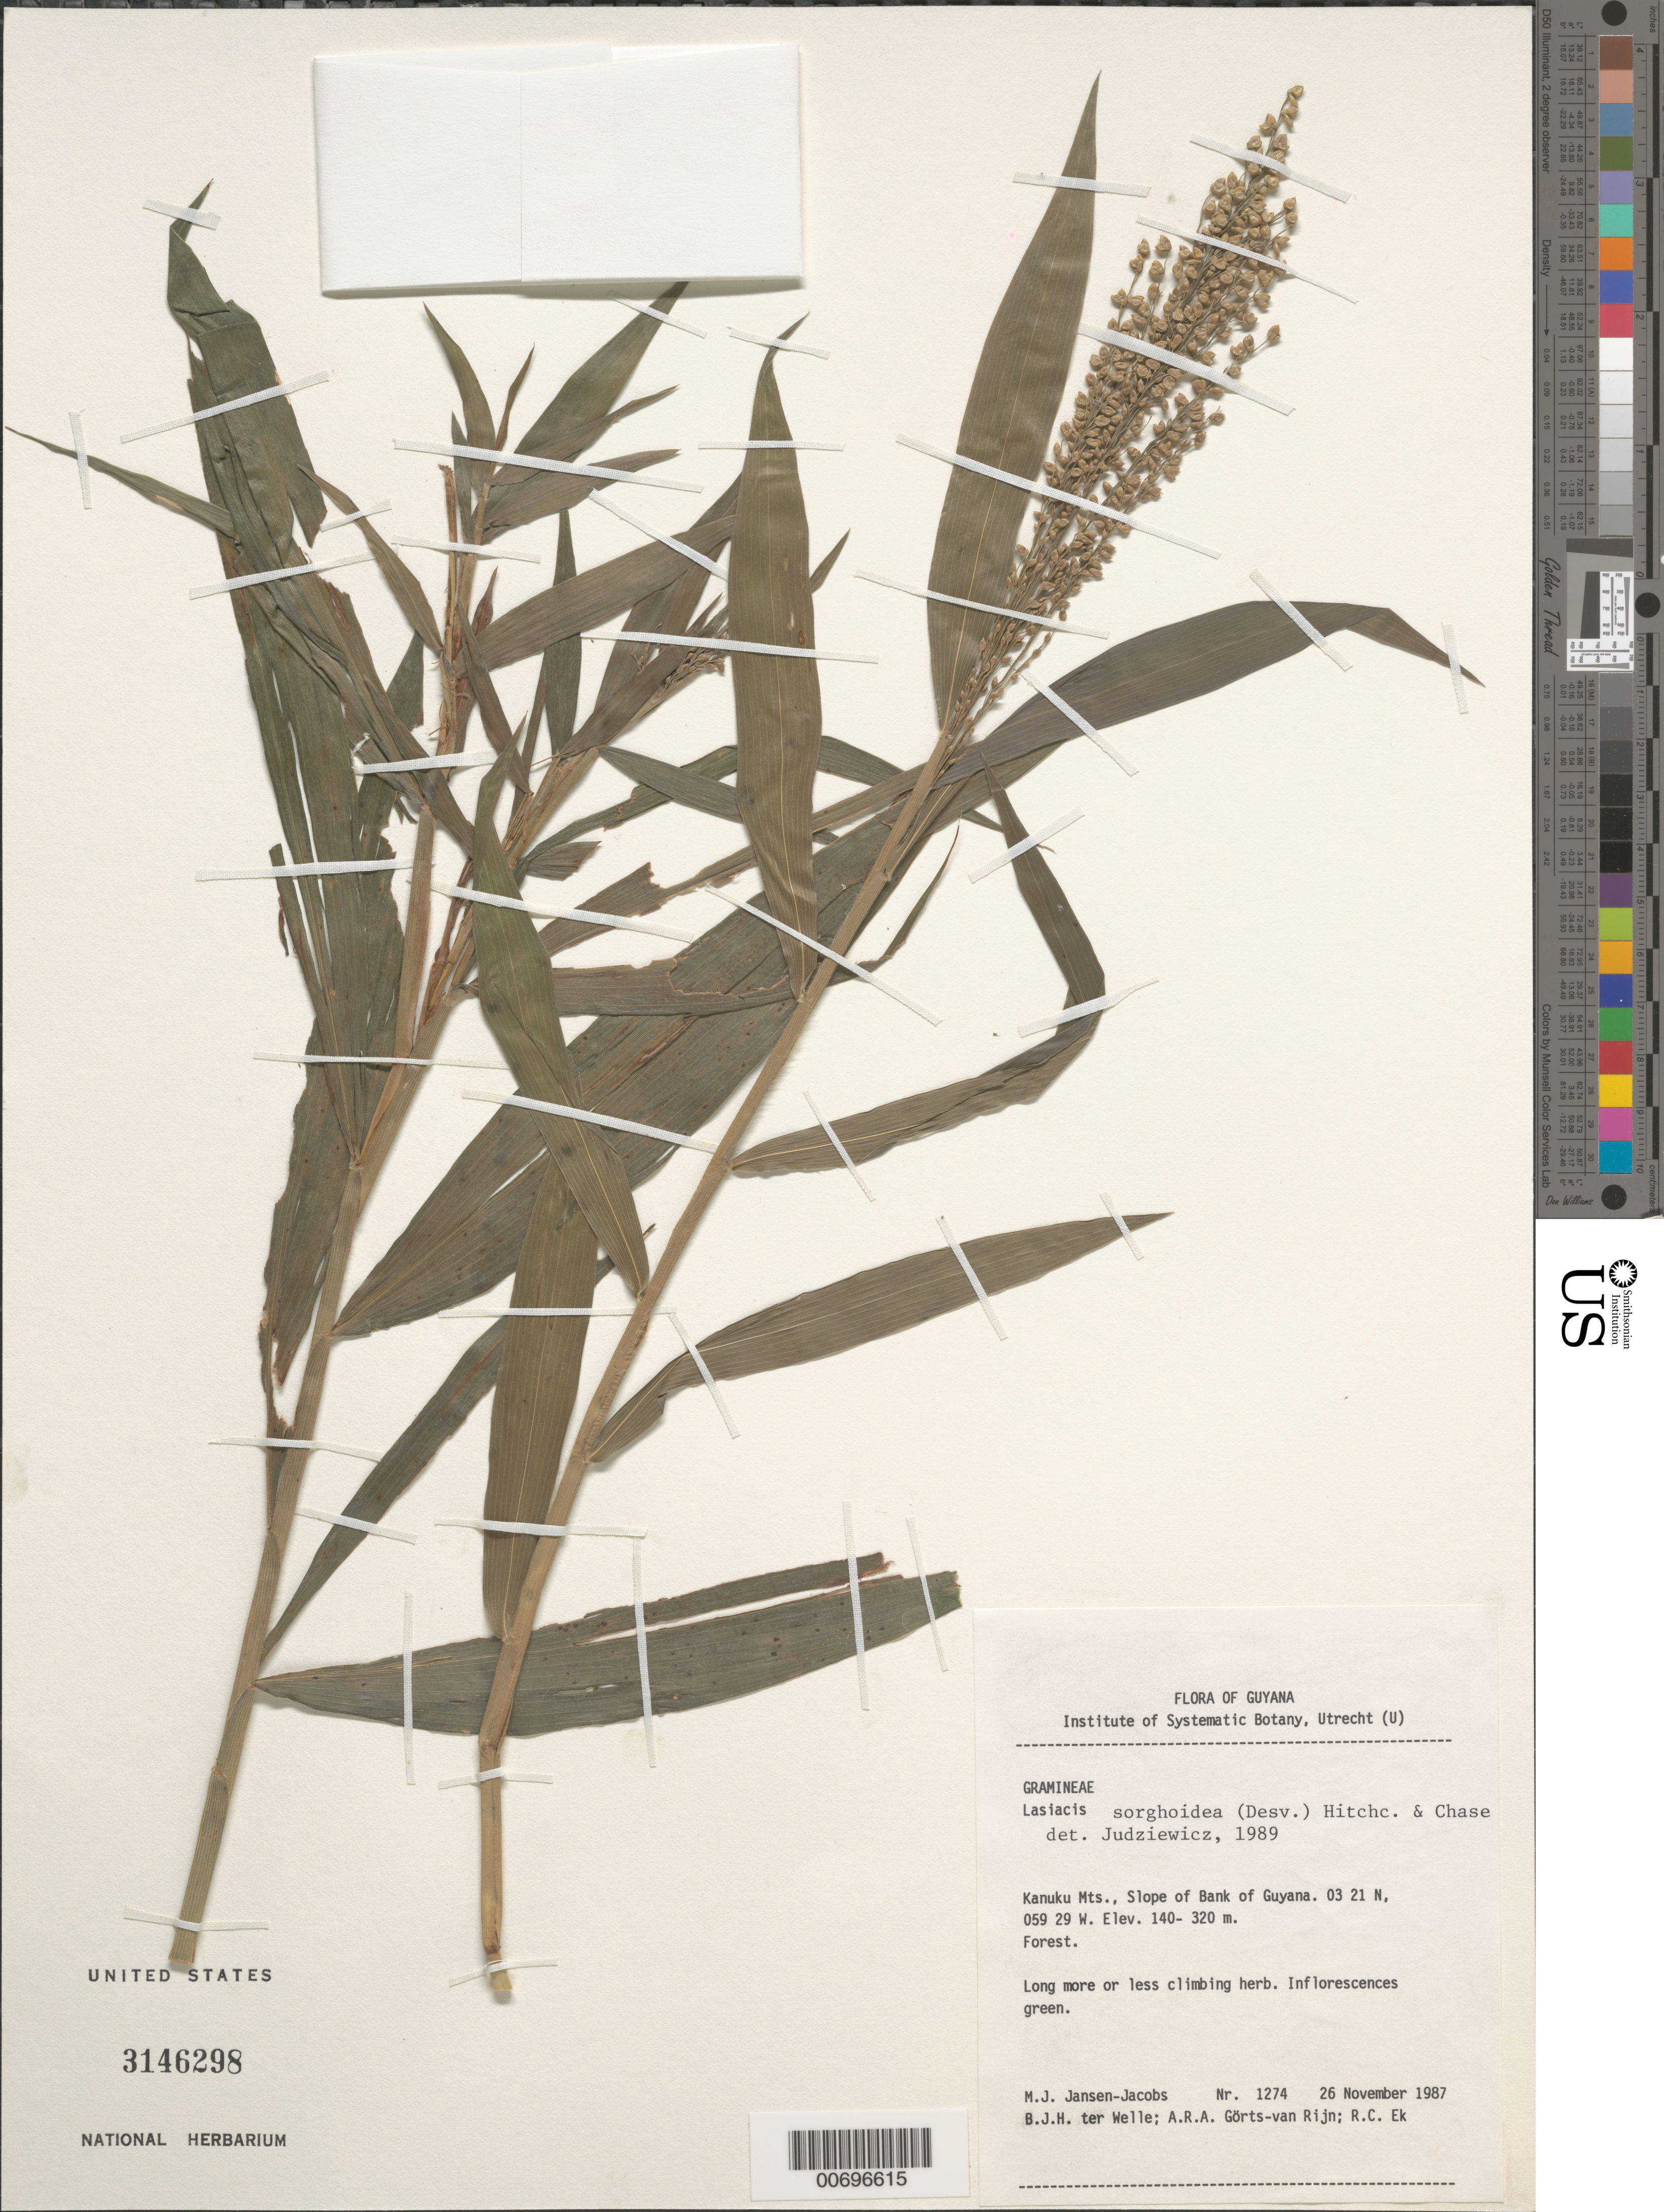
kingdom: Plantae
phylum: Tracheophyta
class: Liliopsida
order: Poales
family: Poaceae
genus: Lasiacis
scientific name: Lasiacis sorghoidea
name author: (Desv. ex Ham.) Hitchc. & Chase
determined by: Judziewicz, E. J.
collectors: M. J. Jansen-Jacobs, B. Welle, A. .R. A. Görts-van Rijn & R. C. Ek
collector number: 1274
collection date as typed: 26-Nov-87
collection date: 1987-11-26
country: Guyana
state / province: U. Takutu-U. Essequibo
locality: Bank of Guyana, slope of, Kanuku Mts.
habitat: Forest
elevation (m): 140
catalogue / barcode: US 3146298